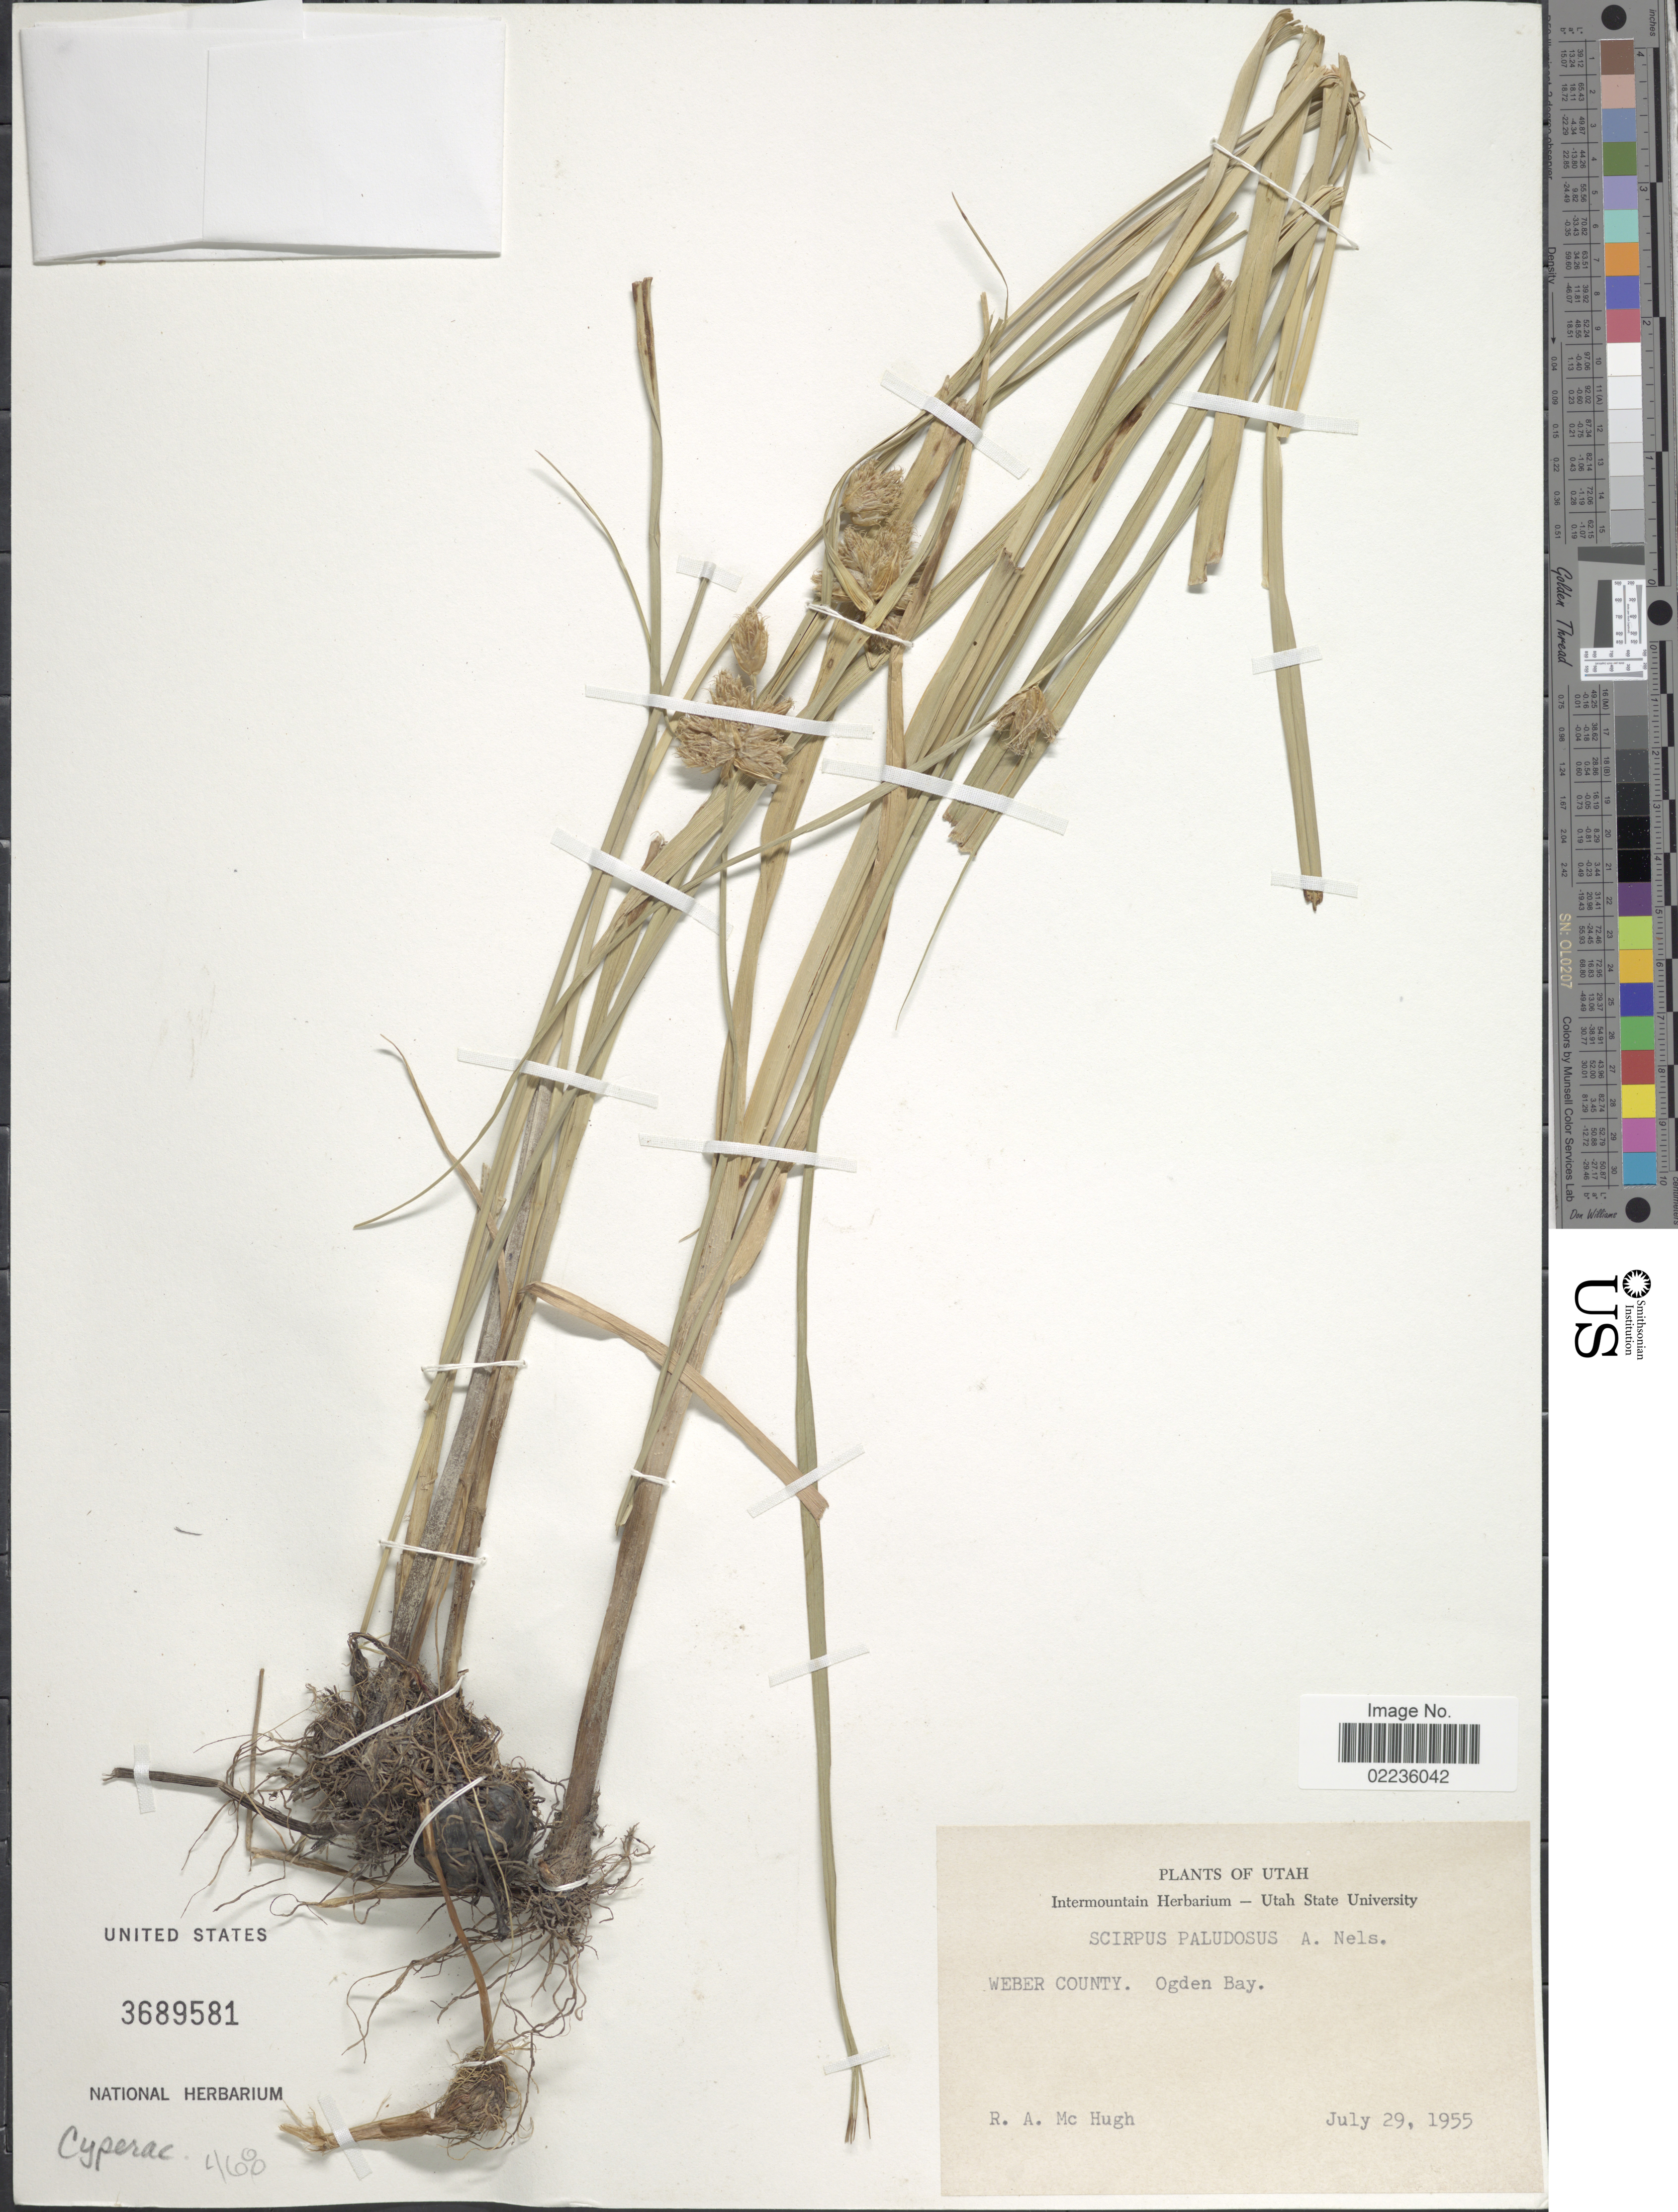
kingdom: Plantae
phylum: Tracheophyta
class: Liliopsida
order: Poales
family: Cyperaceae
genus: Bolboschoenus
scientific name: Bolboschoenus maritimus subsp. paludosus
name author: (A. Nelson) T. Koyama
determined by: Strong, M. T., (US), Smithsonian Institution - National Museum of Natural History (UNITED STATES)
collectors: R. McHugh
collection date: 1955-07-29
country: United States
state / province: Utah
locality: Weber County. Ogden Bay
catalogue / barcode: US 3689581